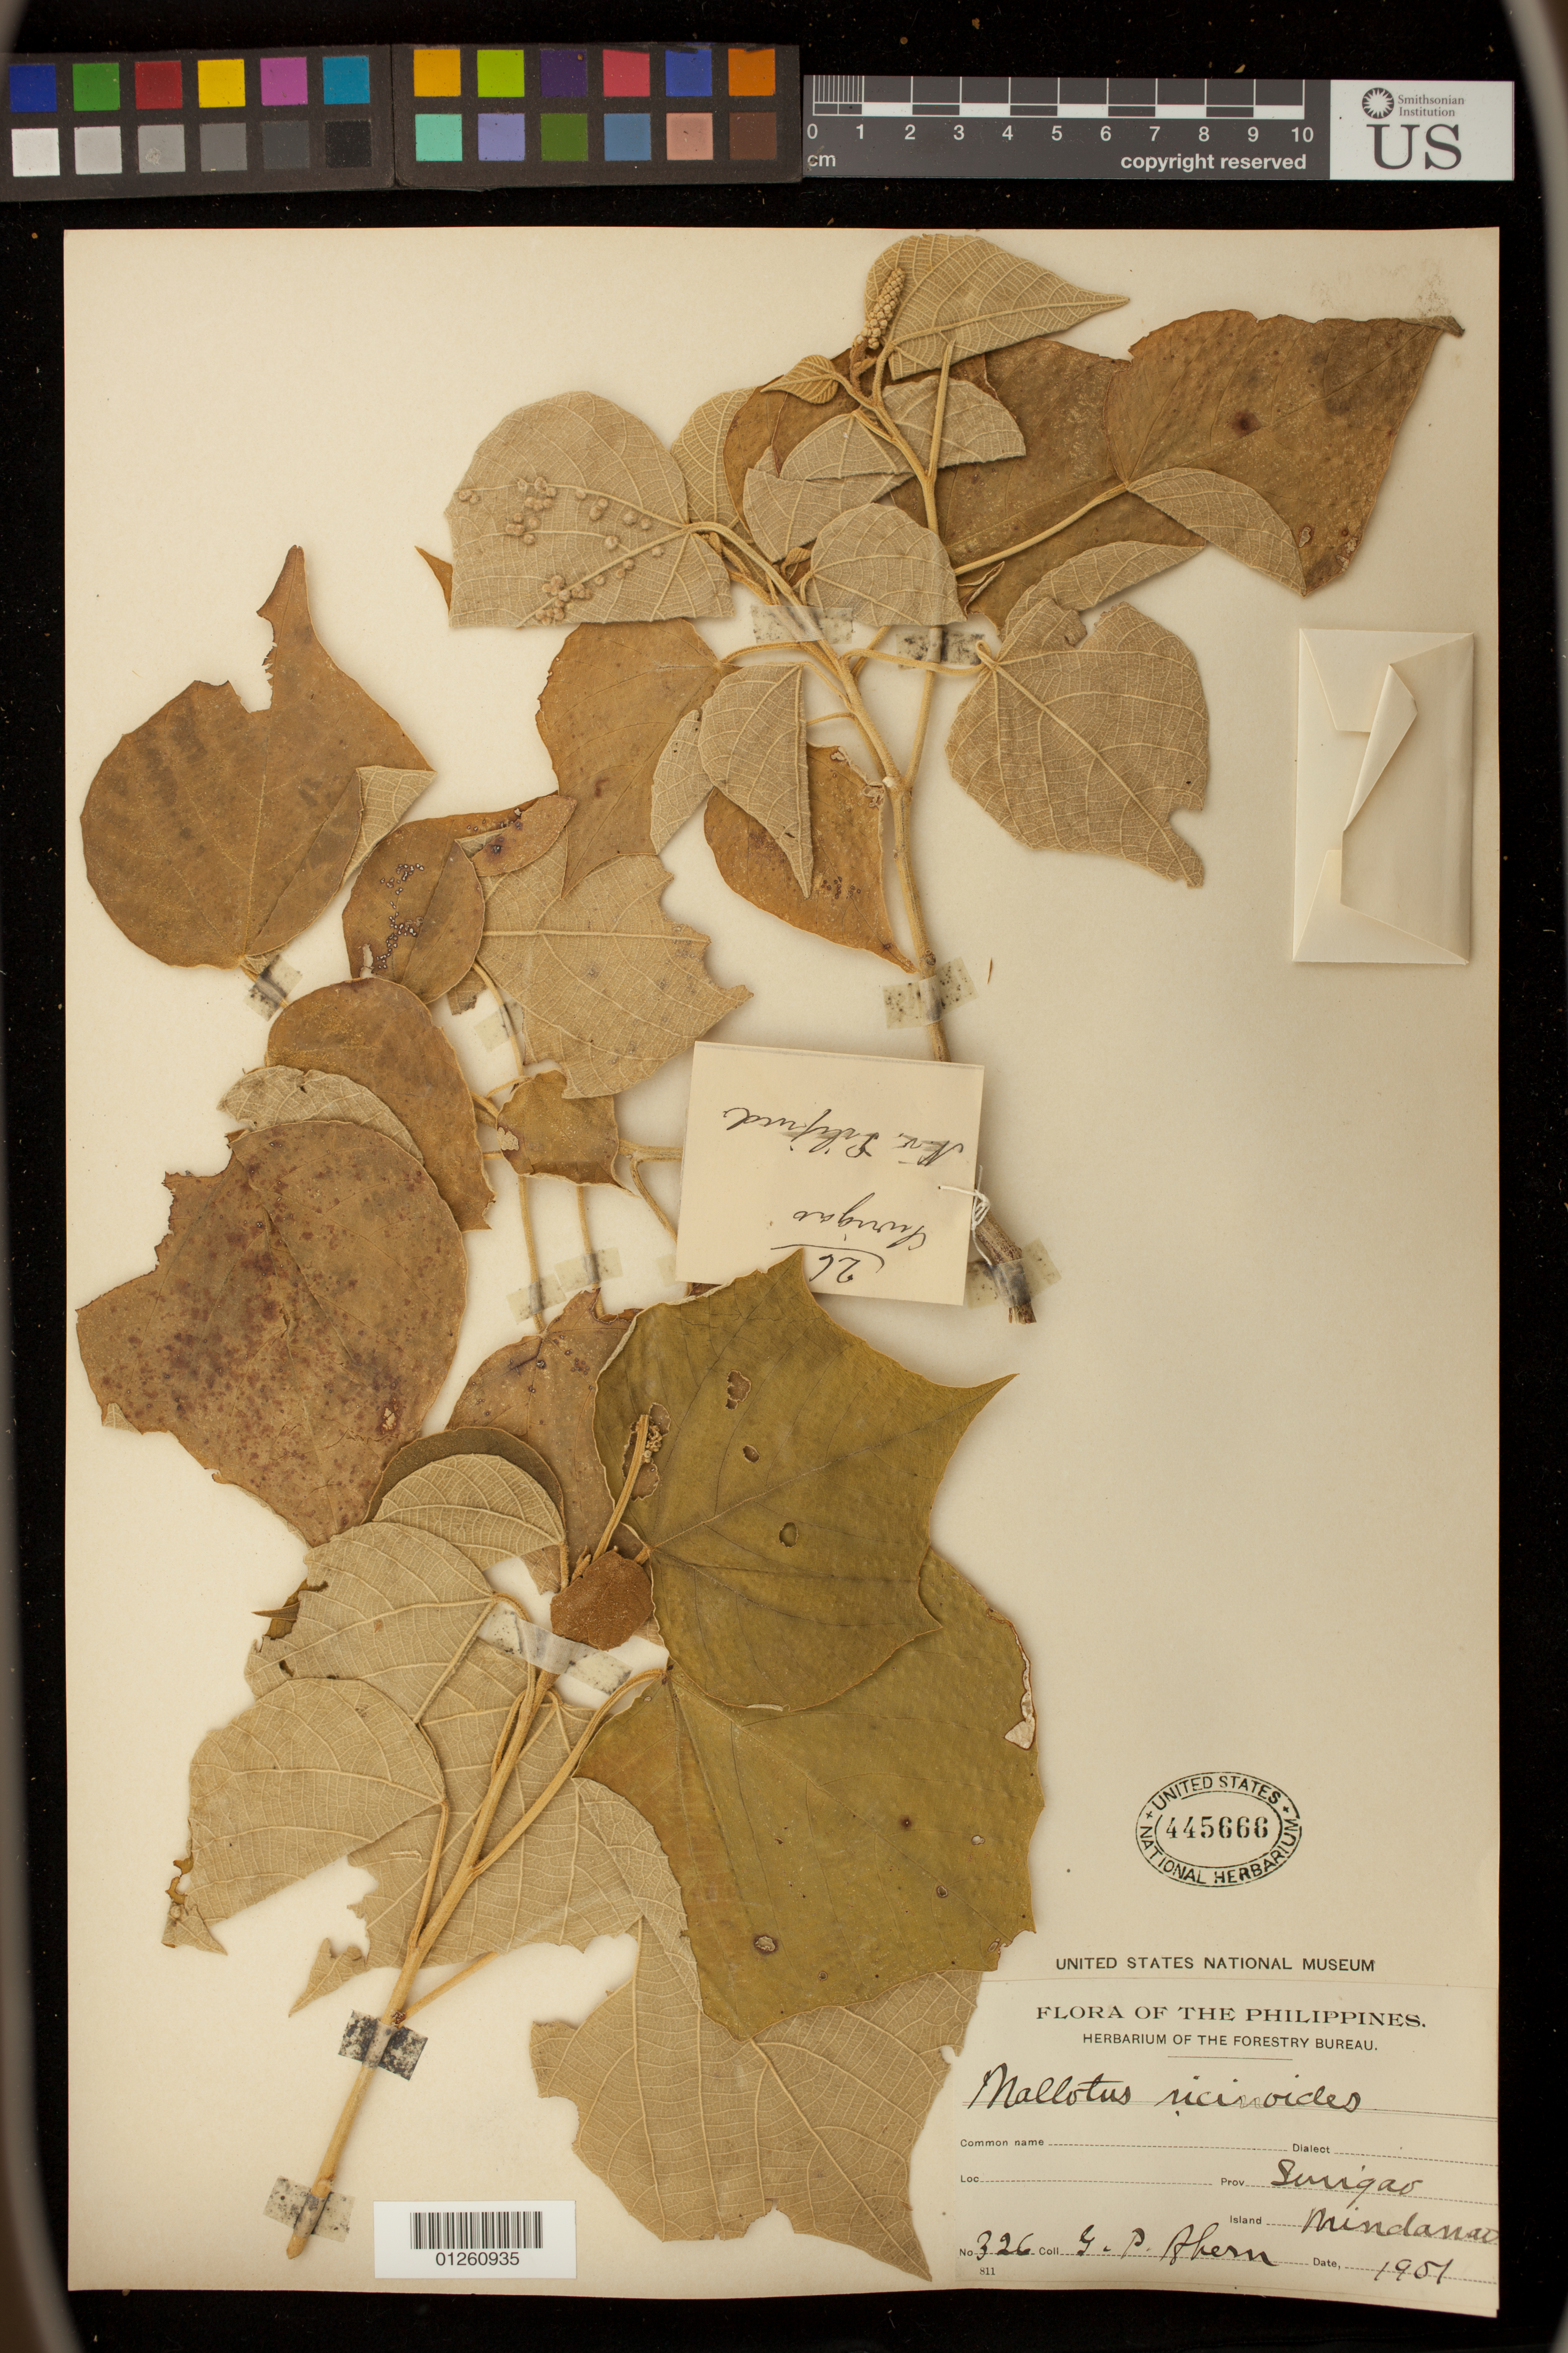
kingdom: Plantae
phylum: Tracheophyta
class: Magnoliopsida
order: Malpighiales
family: Euphorbiaceae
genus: Mallotus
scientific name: Mallotus ricinoides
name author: (Pers.) Müll. Arg.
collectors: G. Ahern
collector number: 326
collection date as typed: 1901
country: Philippines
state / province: Caraga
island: Mindinao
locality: Surigao, Mindanao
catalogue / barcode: US 445668